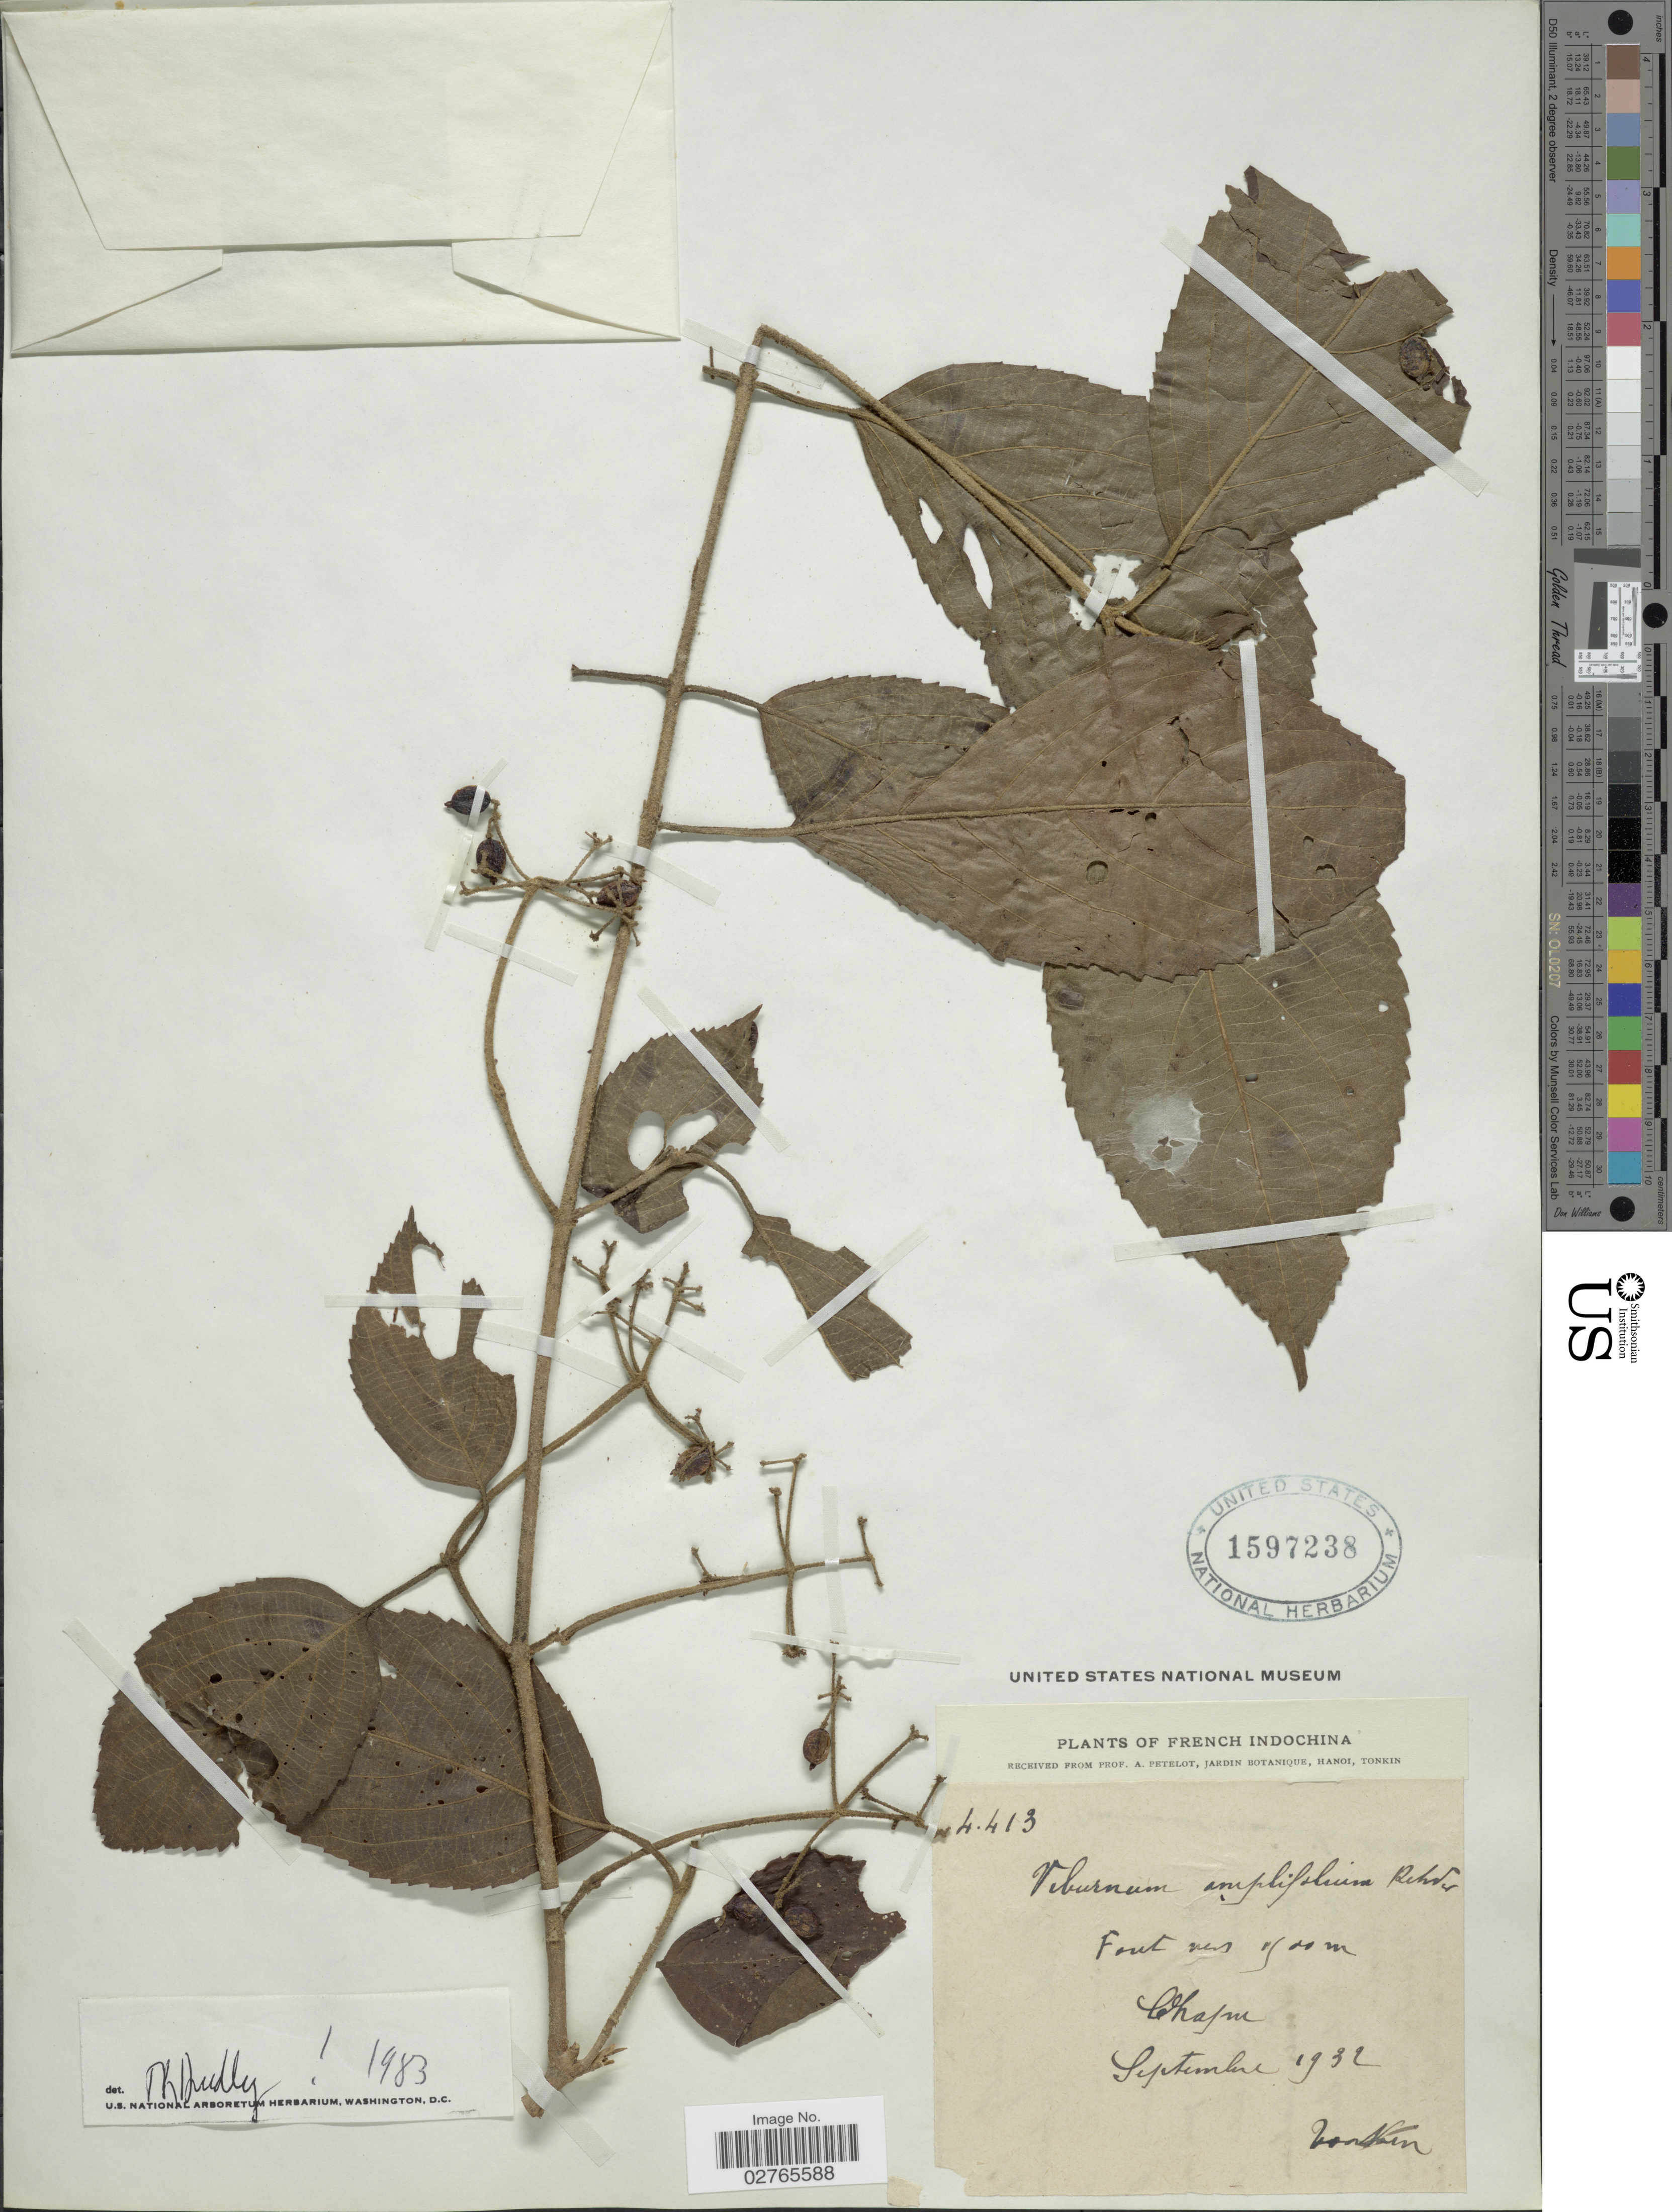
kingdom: Plantae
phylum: Tracheophyta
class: Magnoliopsida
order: Dipsacales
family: Viburnaceae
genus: Viburnum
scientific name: Viburnum amplifolium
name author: Rehder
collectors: -. Chapin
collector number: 4413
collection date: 1932-09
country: Vietnam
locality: French Indochina. Tonkin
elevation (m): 1900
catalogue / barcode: US 1597238